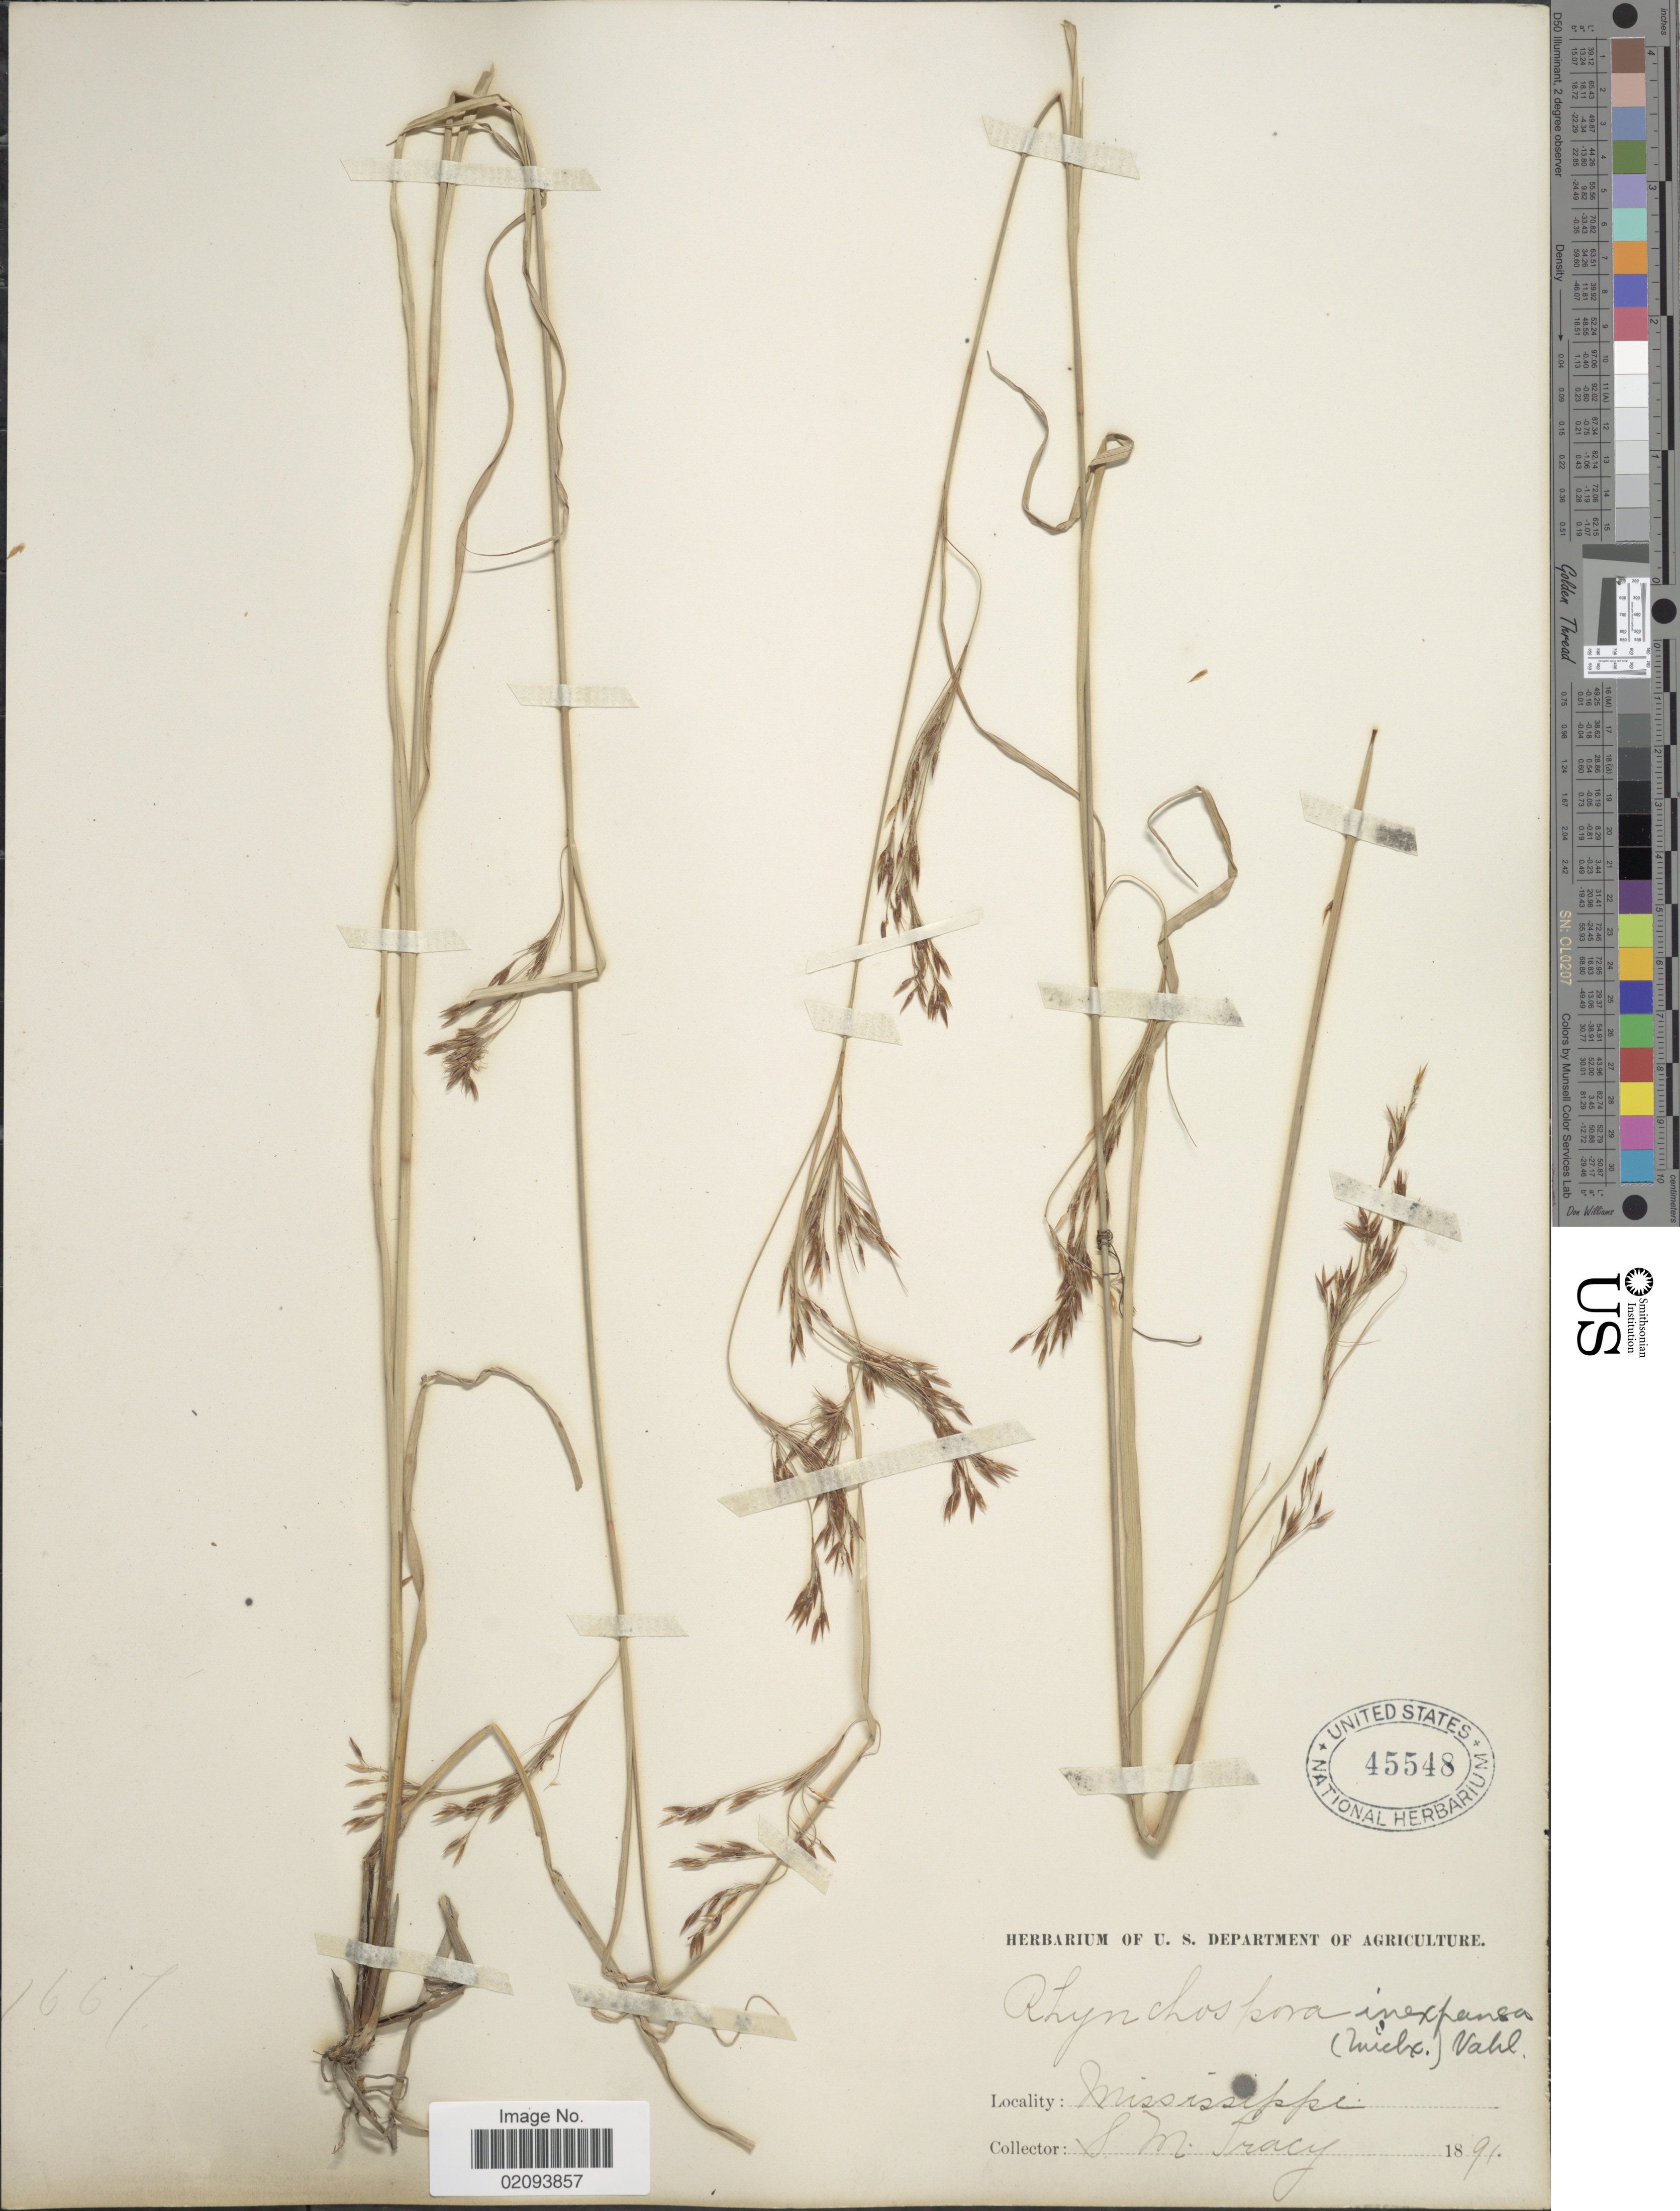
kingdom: Plantae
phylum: Tracheophyta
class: Liliopsida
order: Poales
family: Cyperaceae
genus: Rhynchospora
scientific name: Rhynchospora inexpansa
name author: (Michx.) Vahl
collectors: S. M. Tracy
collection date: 1891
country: United States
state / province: Mississippi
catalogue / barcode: US 45548